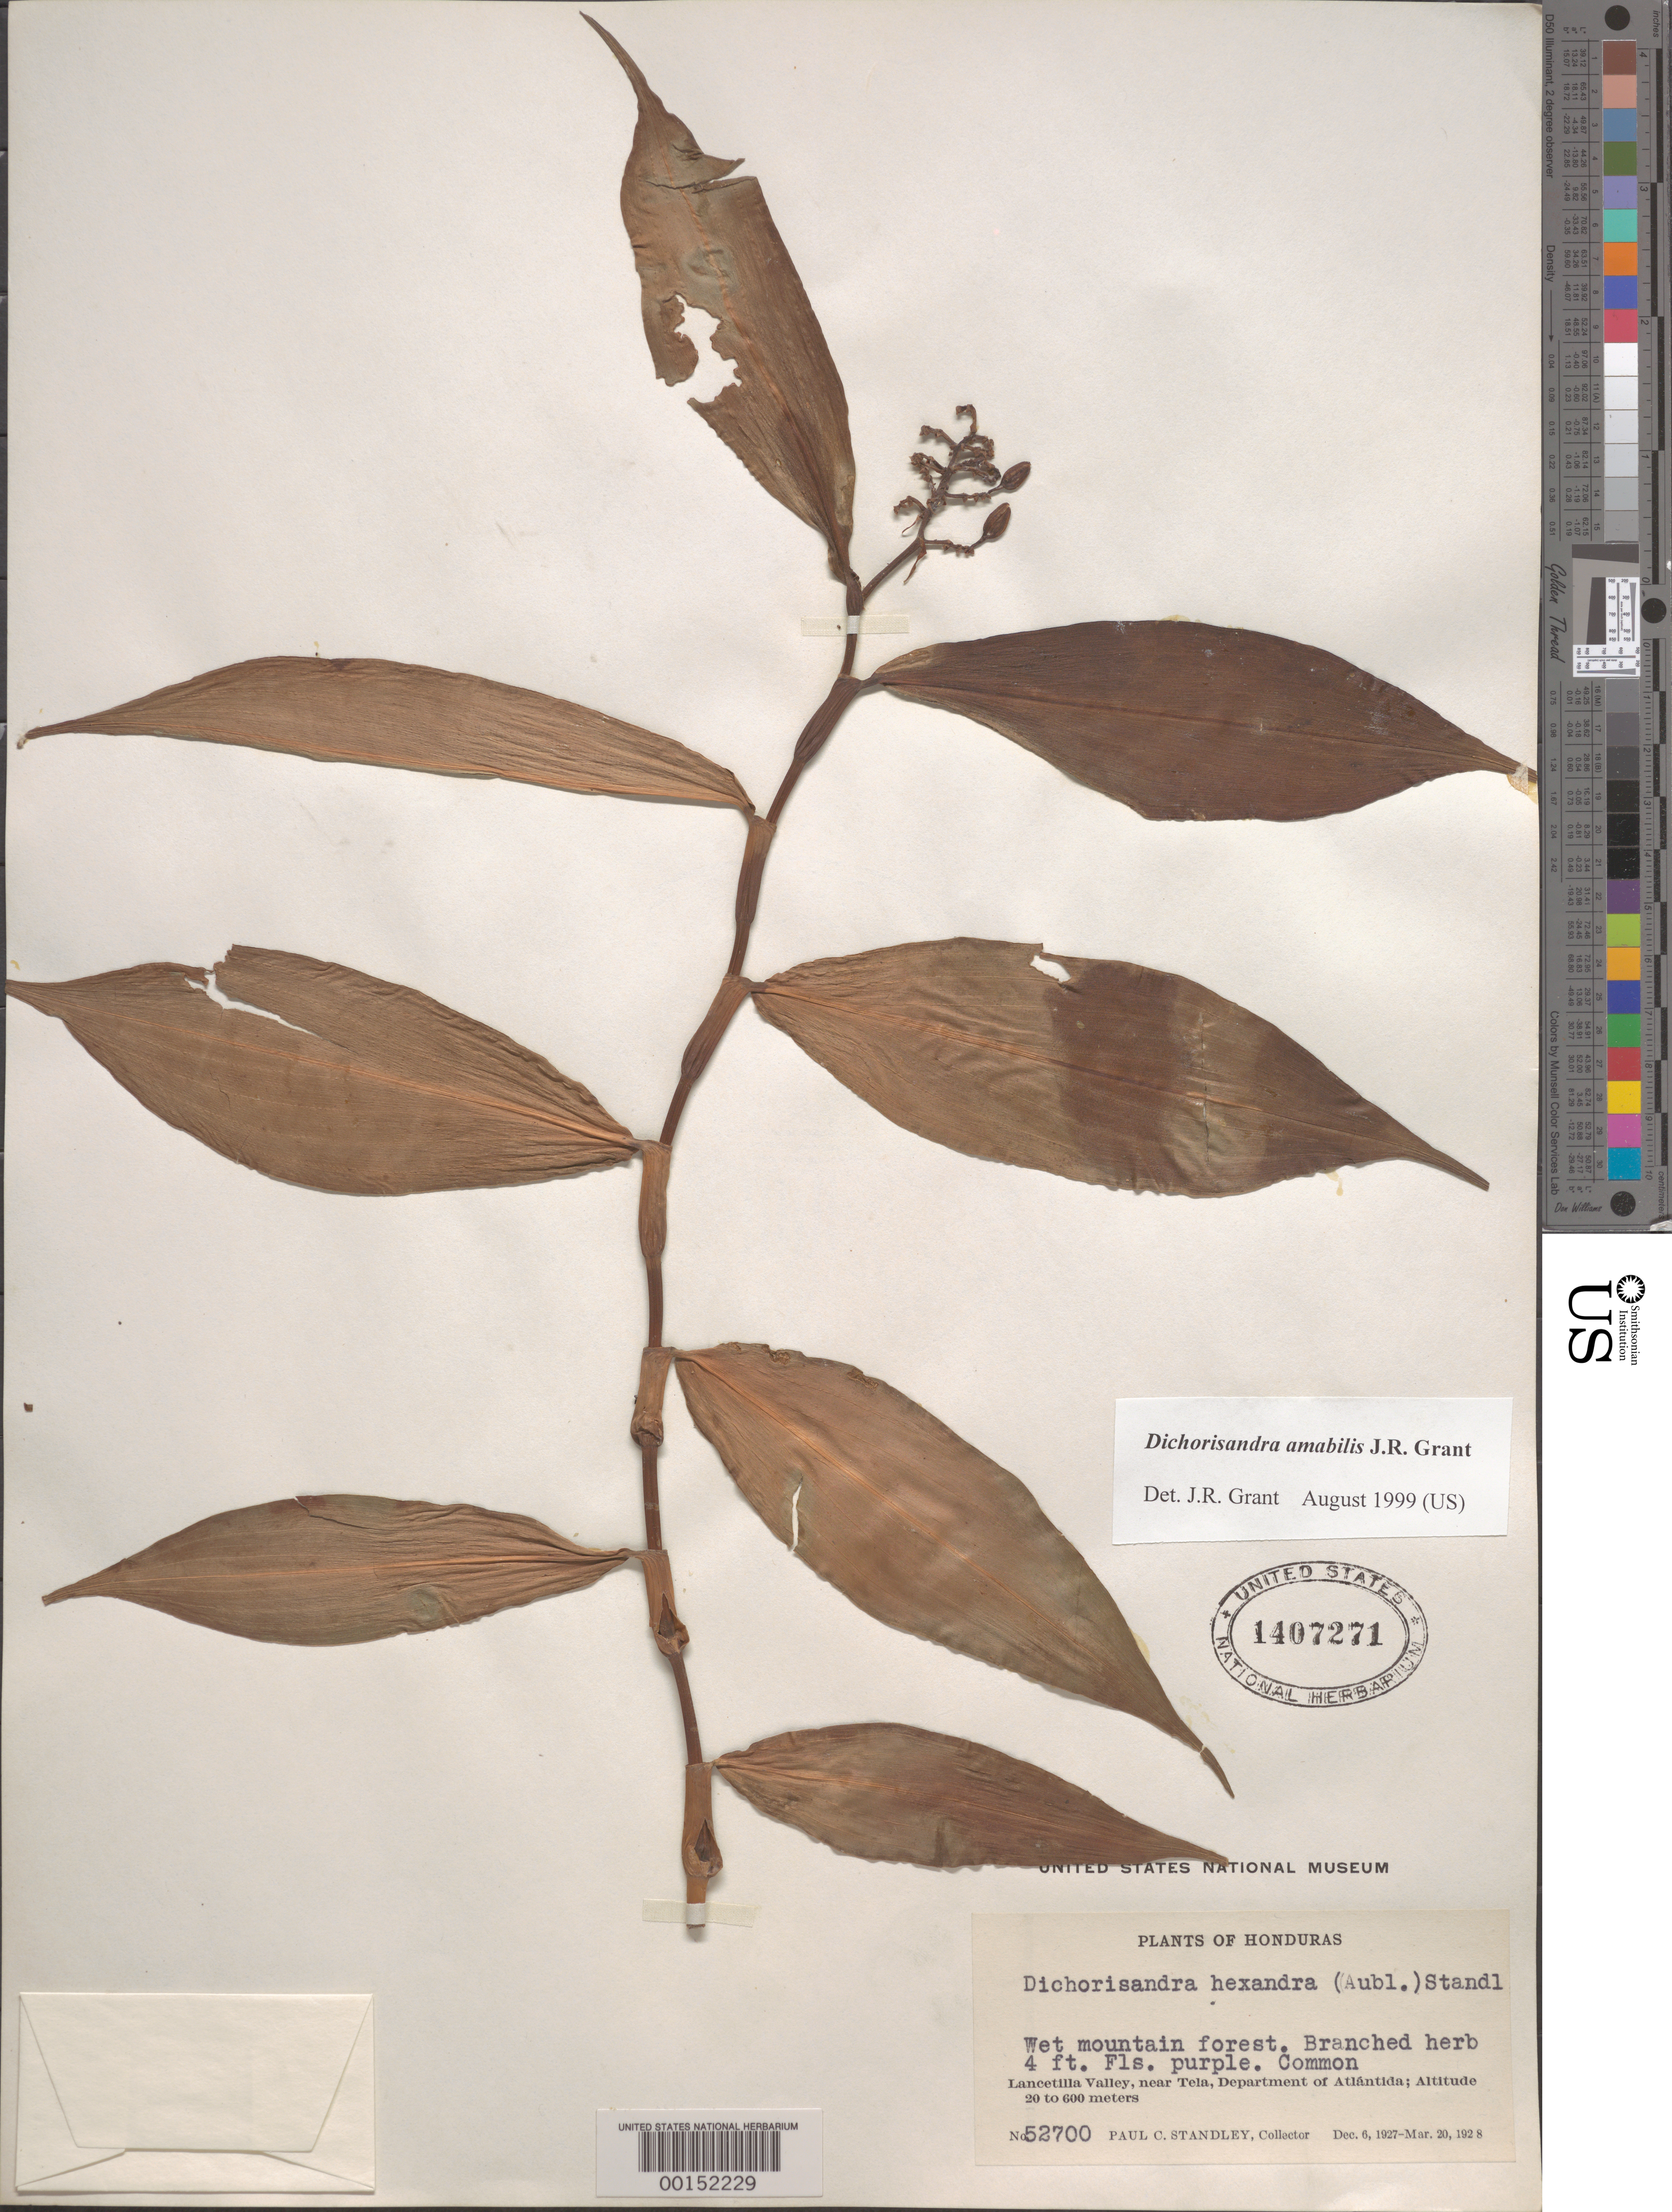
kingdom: Plantae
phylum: Tracheophyta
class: Liliopsida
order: Commelinales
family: Commelinaceae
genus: Dichorisandra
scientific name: Dichorisandra hexandra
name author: (Aubl.) Standl.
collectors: P. Santley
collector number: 52700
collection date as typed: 06 Dec 1928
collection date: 1928-12-06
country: Honduras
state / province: Atlántida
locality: Lancetilla Valley, near Tela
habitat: Wet mountain forest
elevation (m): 20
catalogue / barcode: US 1407271